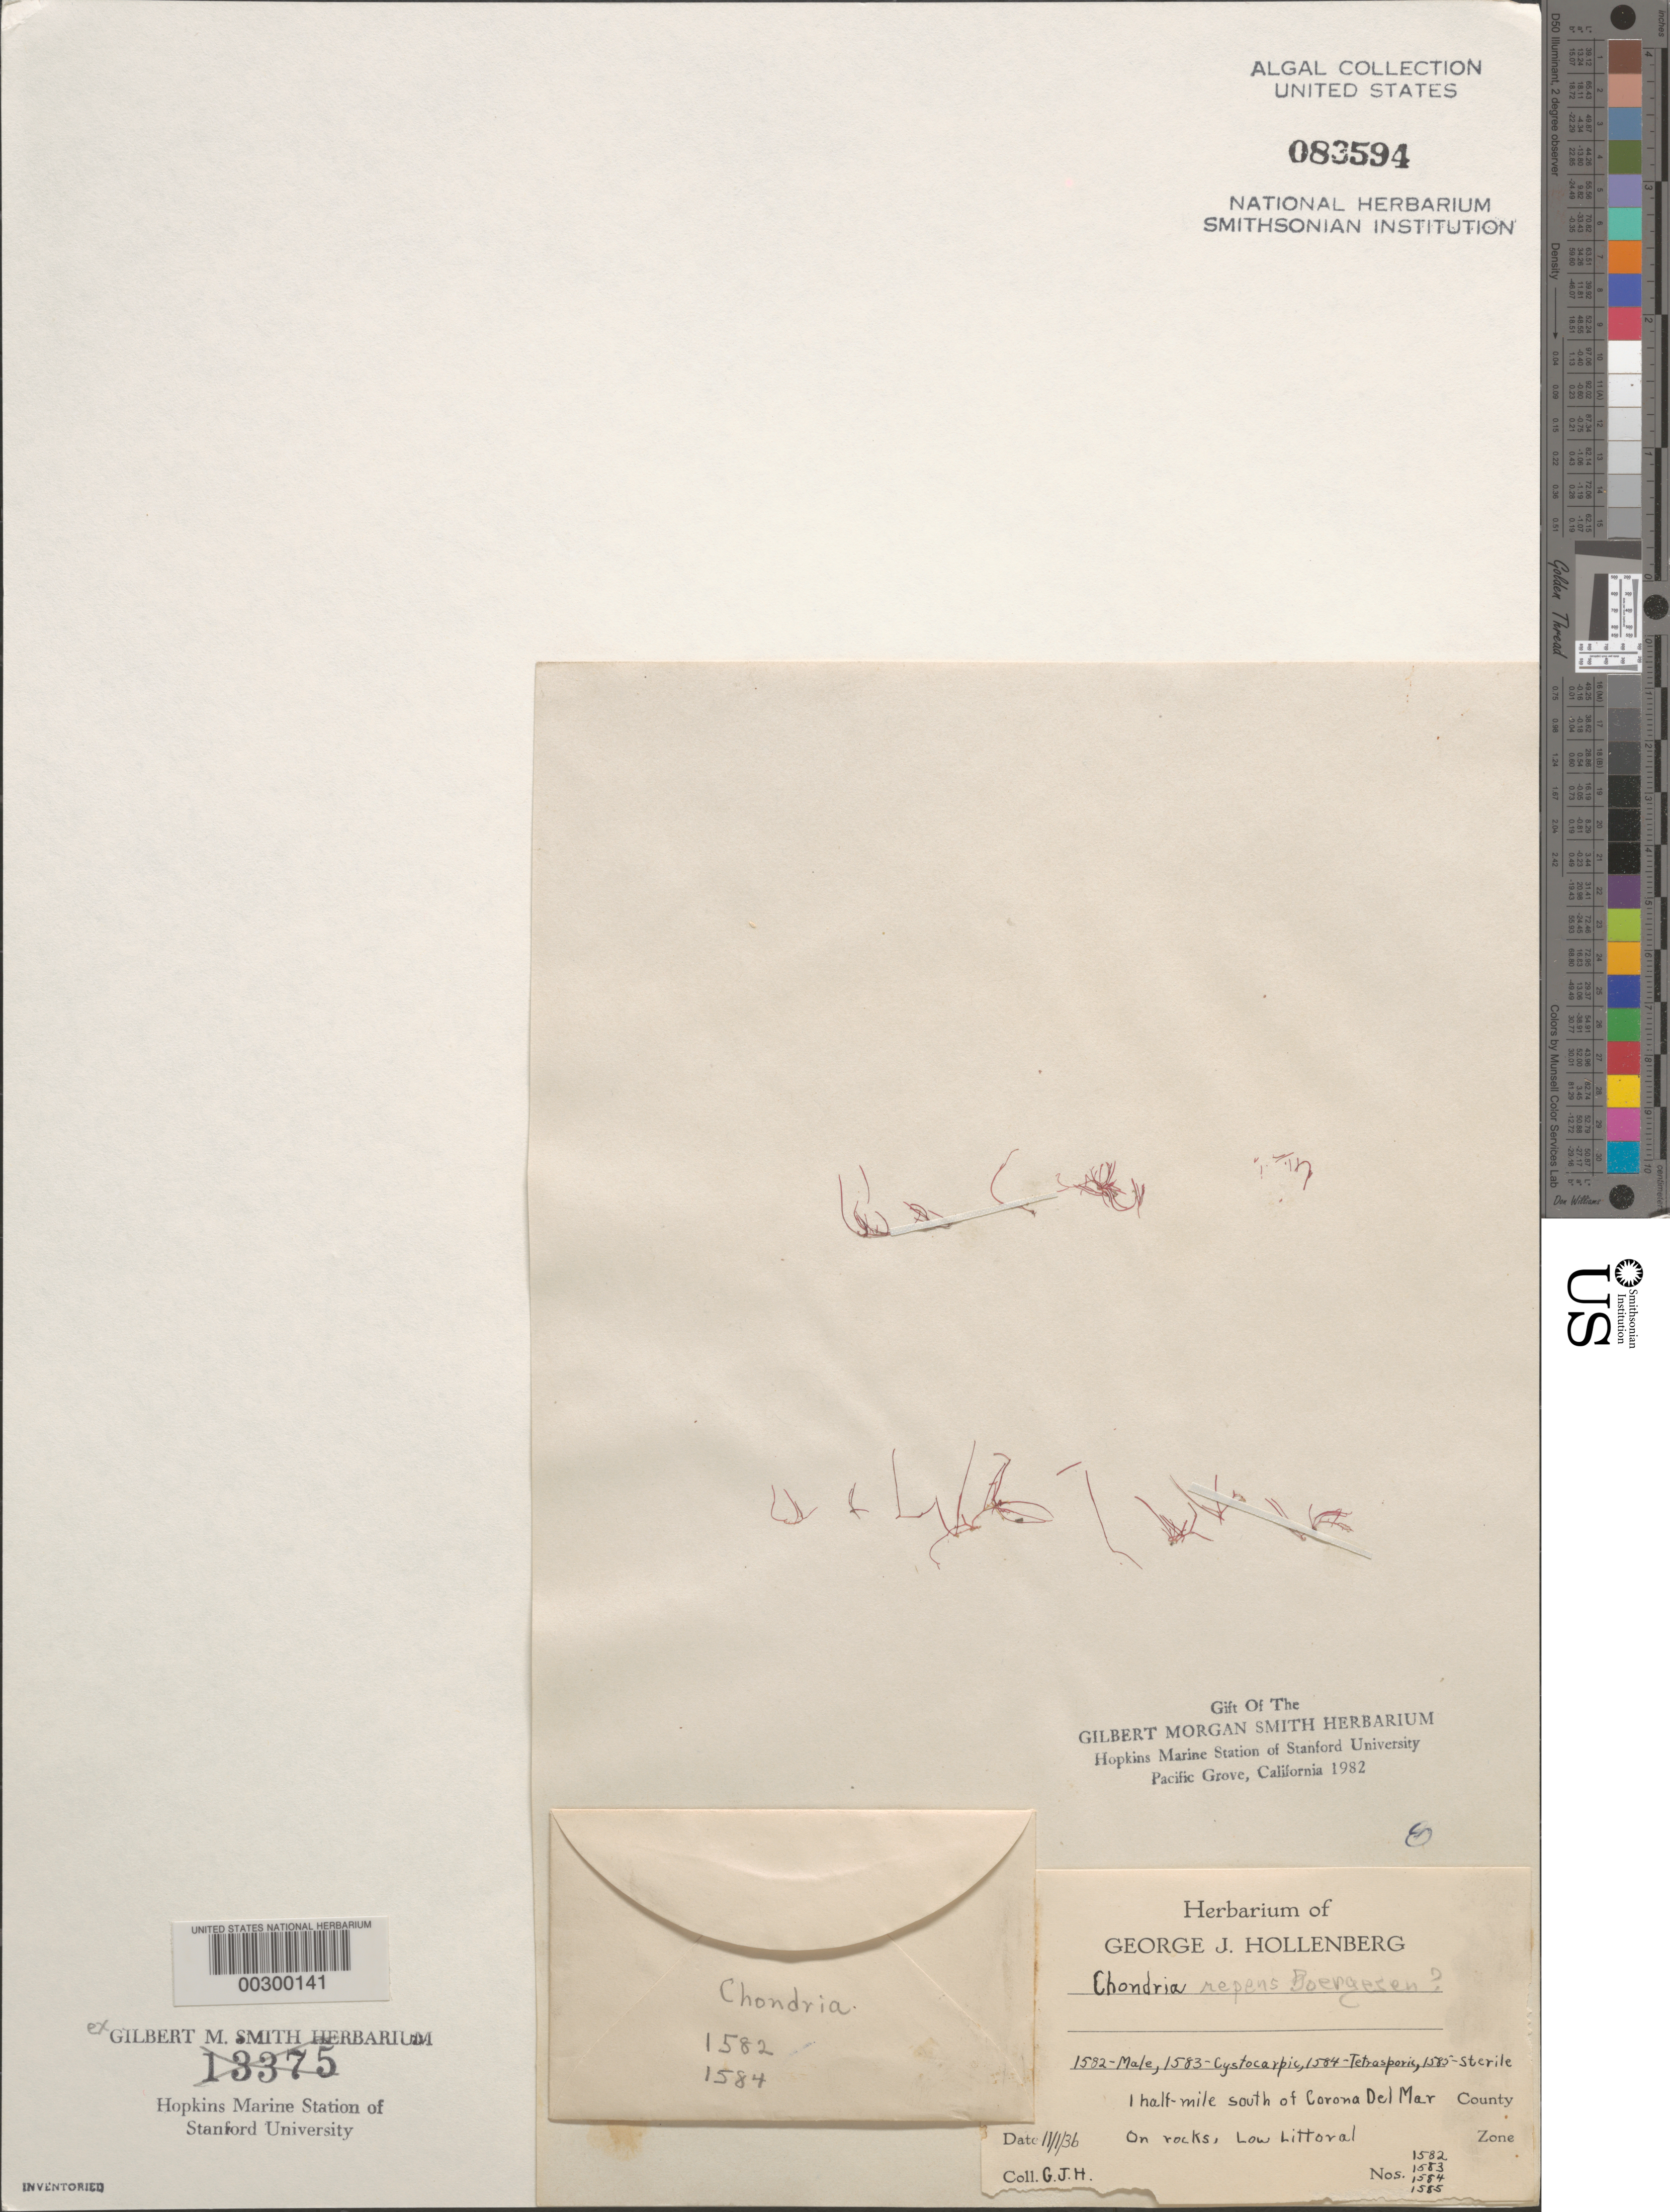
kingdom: Plantae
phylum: Rhodophyta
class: Florideophyceae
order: Ceramiales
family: Rhodomelaceae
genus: Chondria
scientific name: Chondria repens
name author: Børgesen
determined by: Hollenberg, George J.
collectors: G. Hollenberg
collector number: GJH 1582 & GJH 1583 & GJH 1584 & GJH 1585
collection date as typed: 01 Nov 1936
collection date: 1936-11-01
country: United States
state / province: California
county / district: Orange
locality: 0.5 mile south of Corona del Mar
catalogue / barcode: US 83594